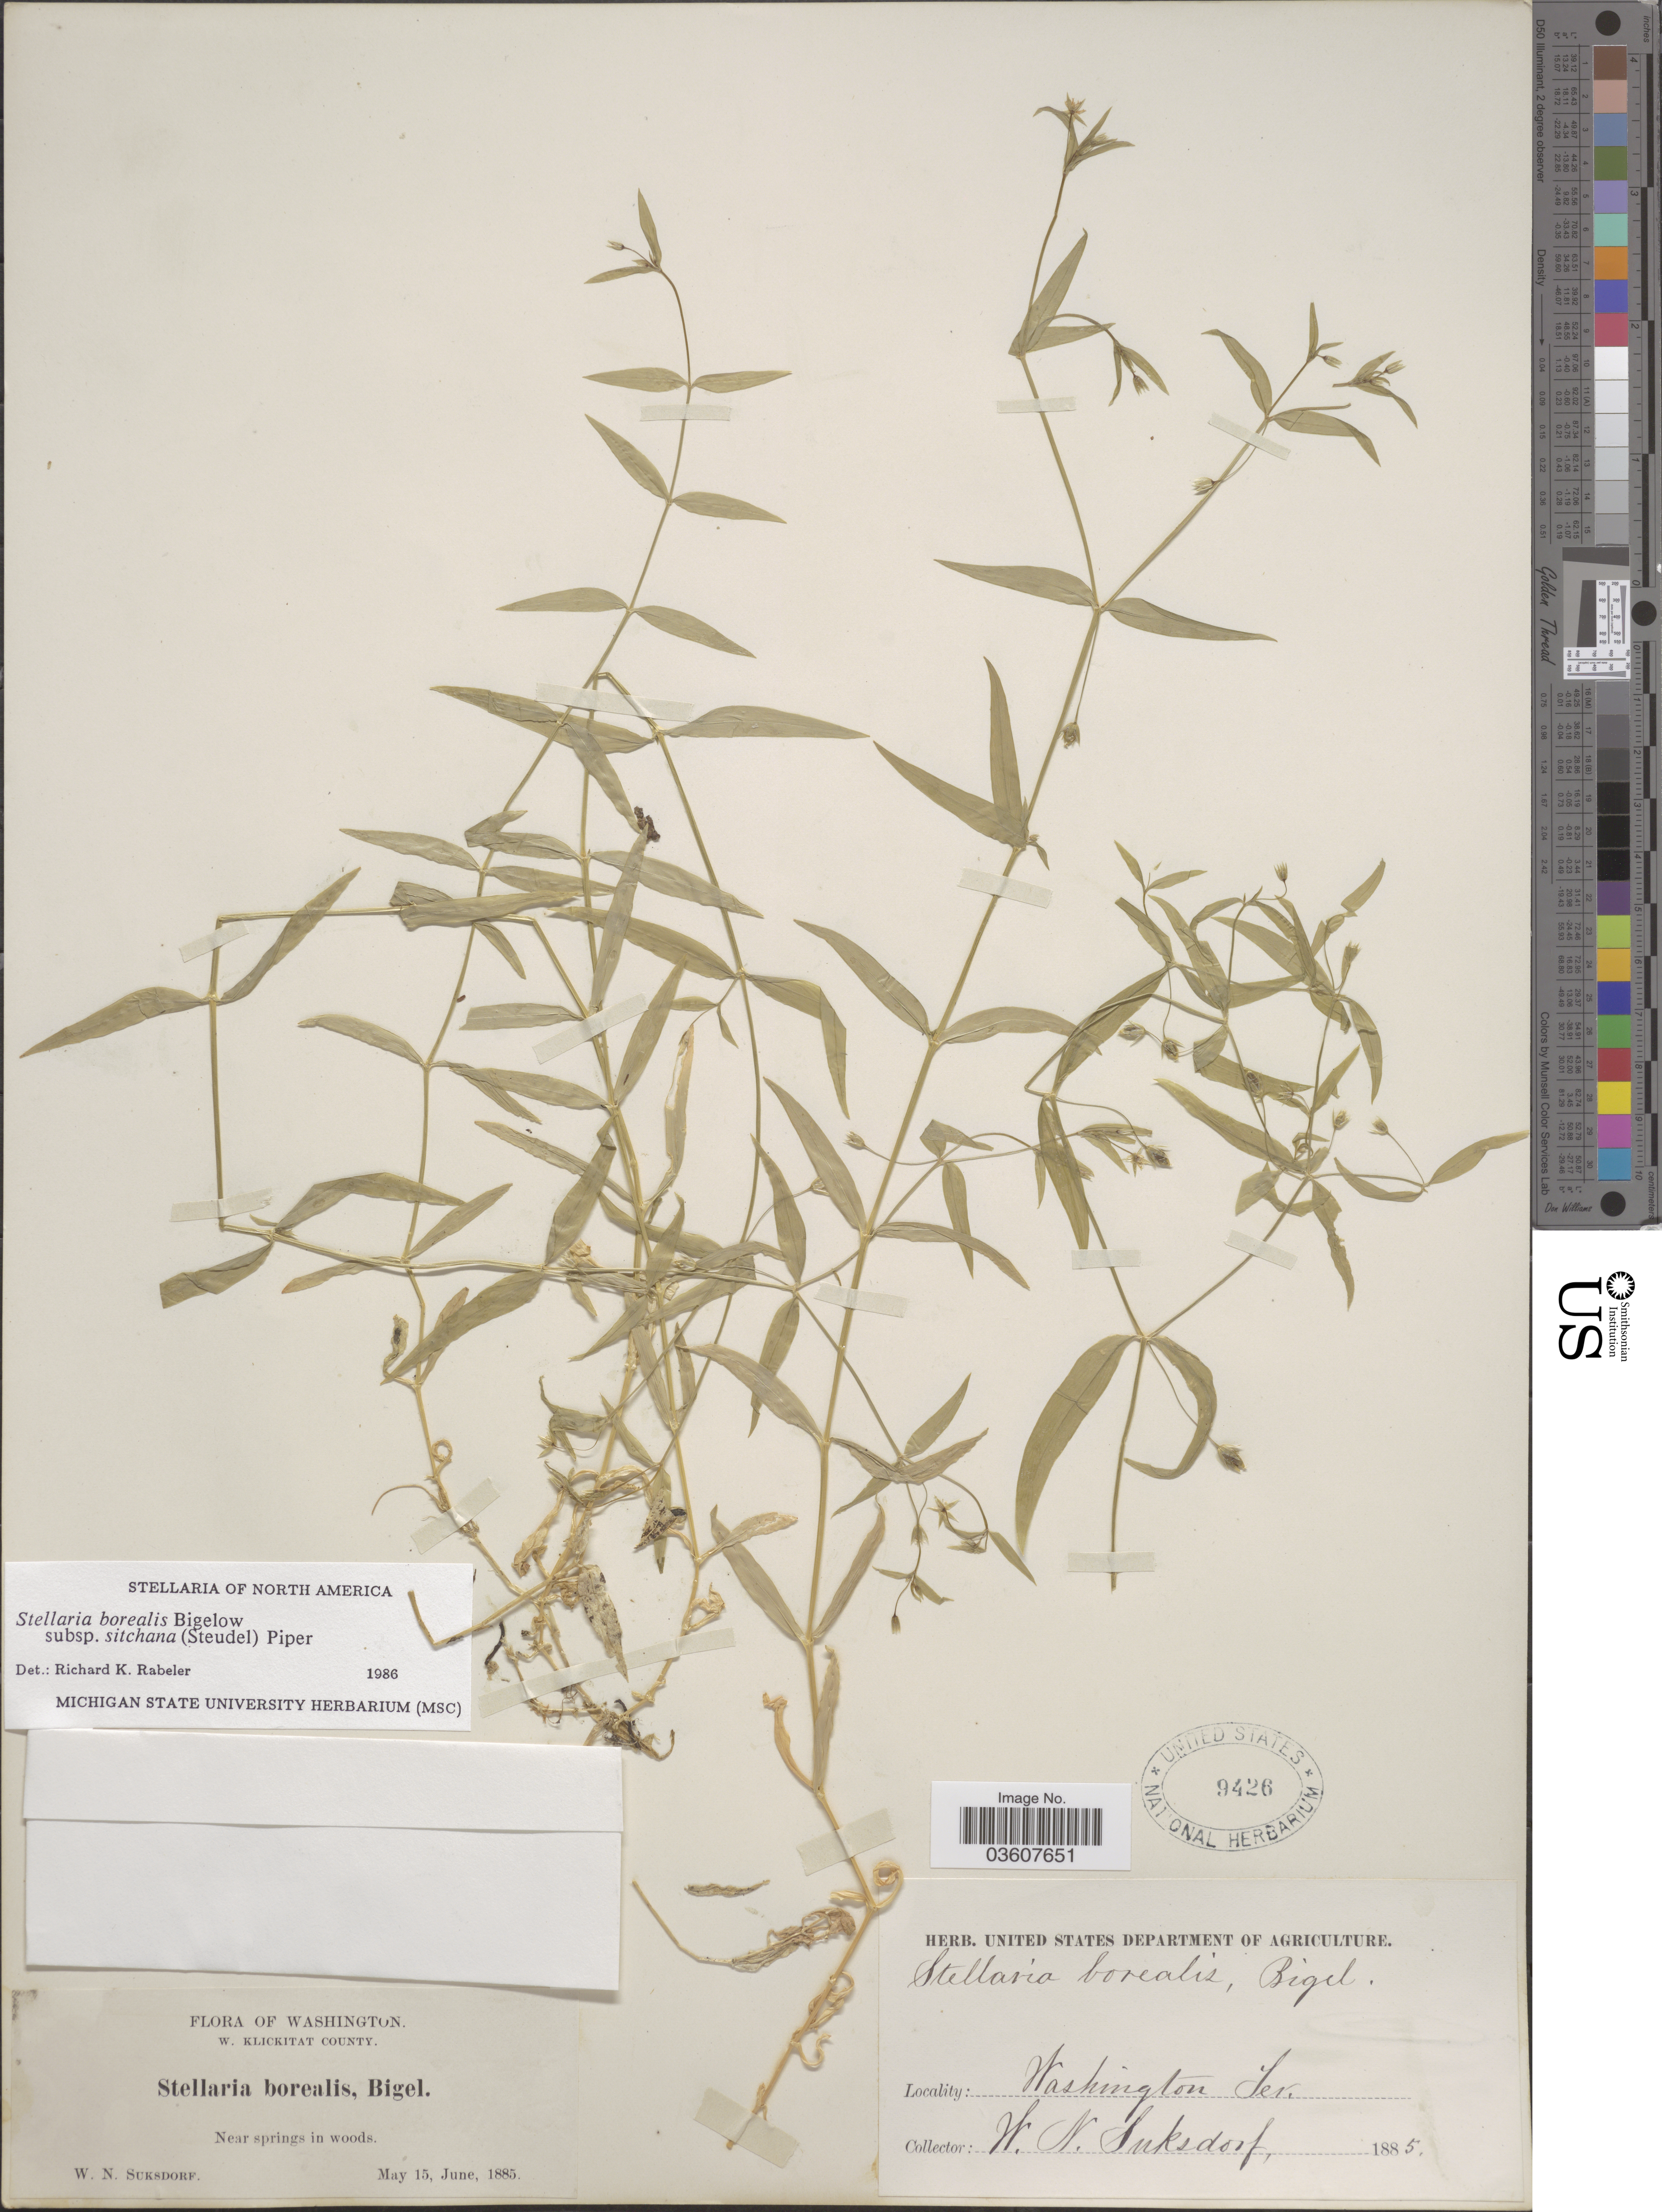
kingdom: Plantae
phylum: Tracheophyta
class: Magnoliopsida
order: Caryophyllales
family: Caryophyllaceae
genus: Stellaria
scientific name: Stellaria borealis subsp. sitchana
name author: (Steud.) Piper & Beattie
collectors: W. N. Suksdorf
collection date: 1885-05-15/1885-06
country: United States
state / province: Washington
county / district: Klickitat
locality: W. Klickitat County. Near springs in woods.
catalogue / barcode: US 9426